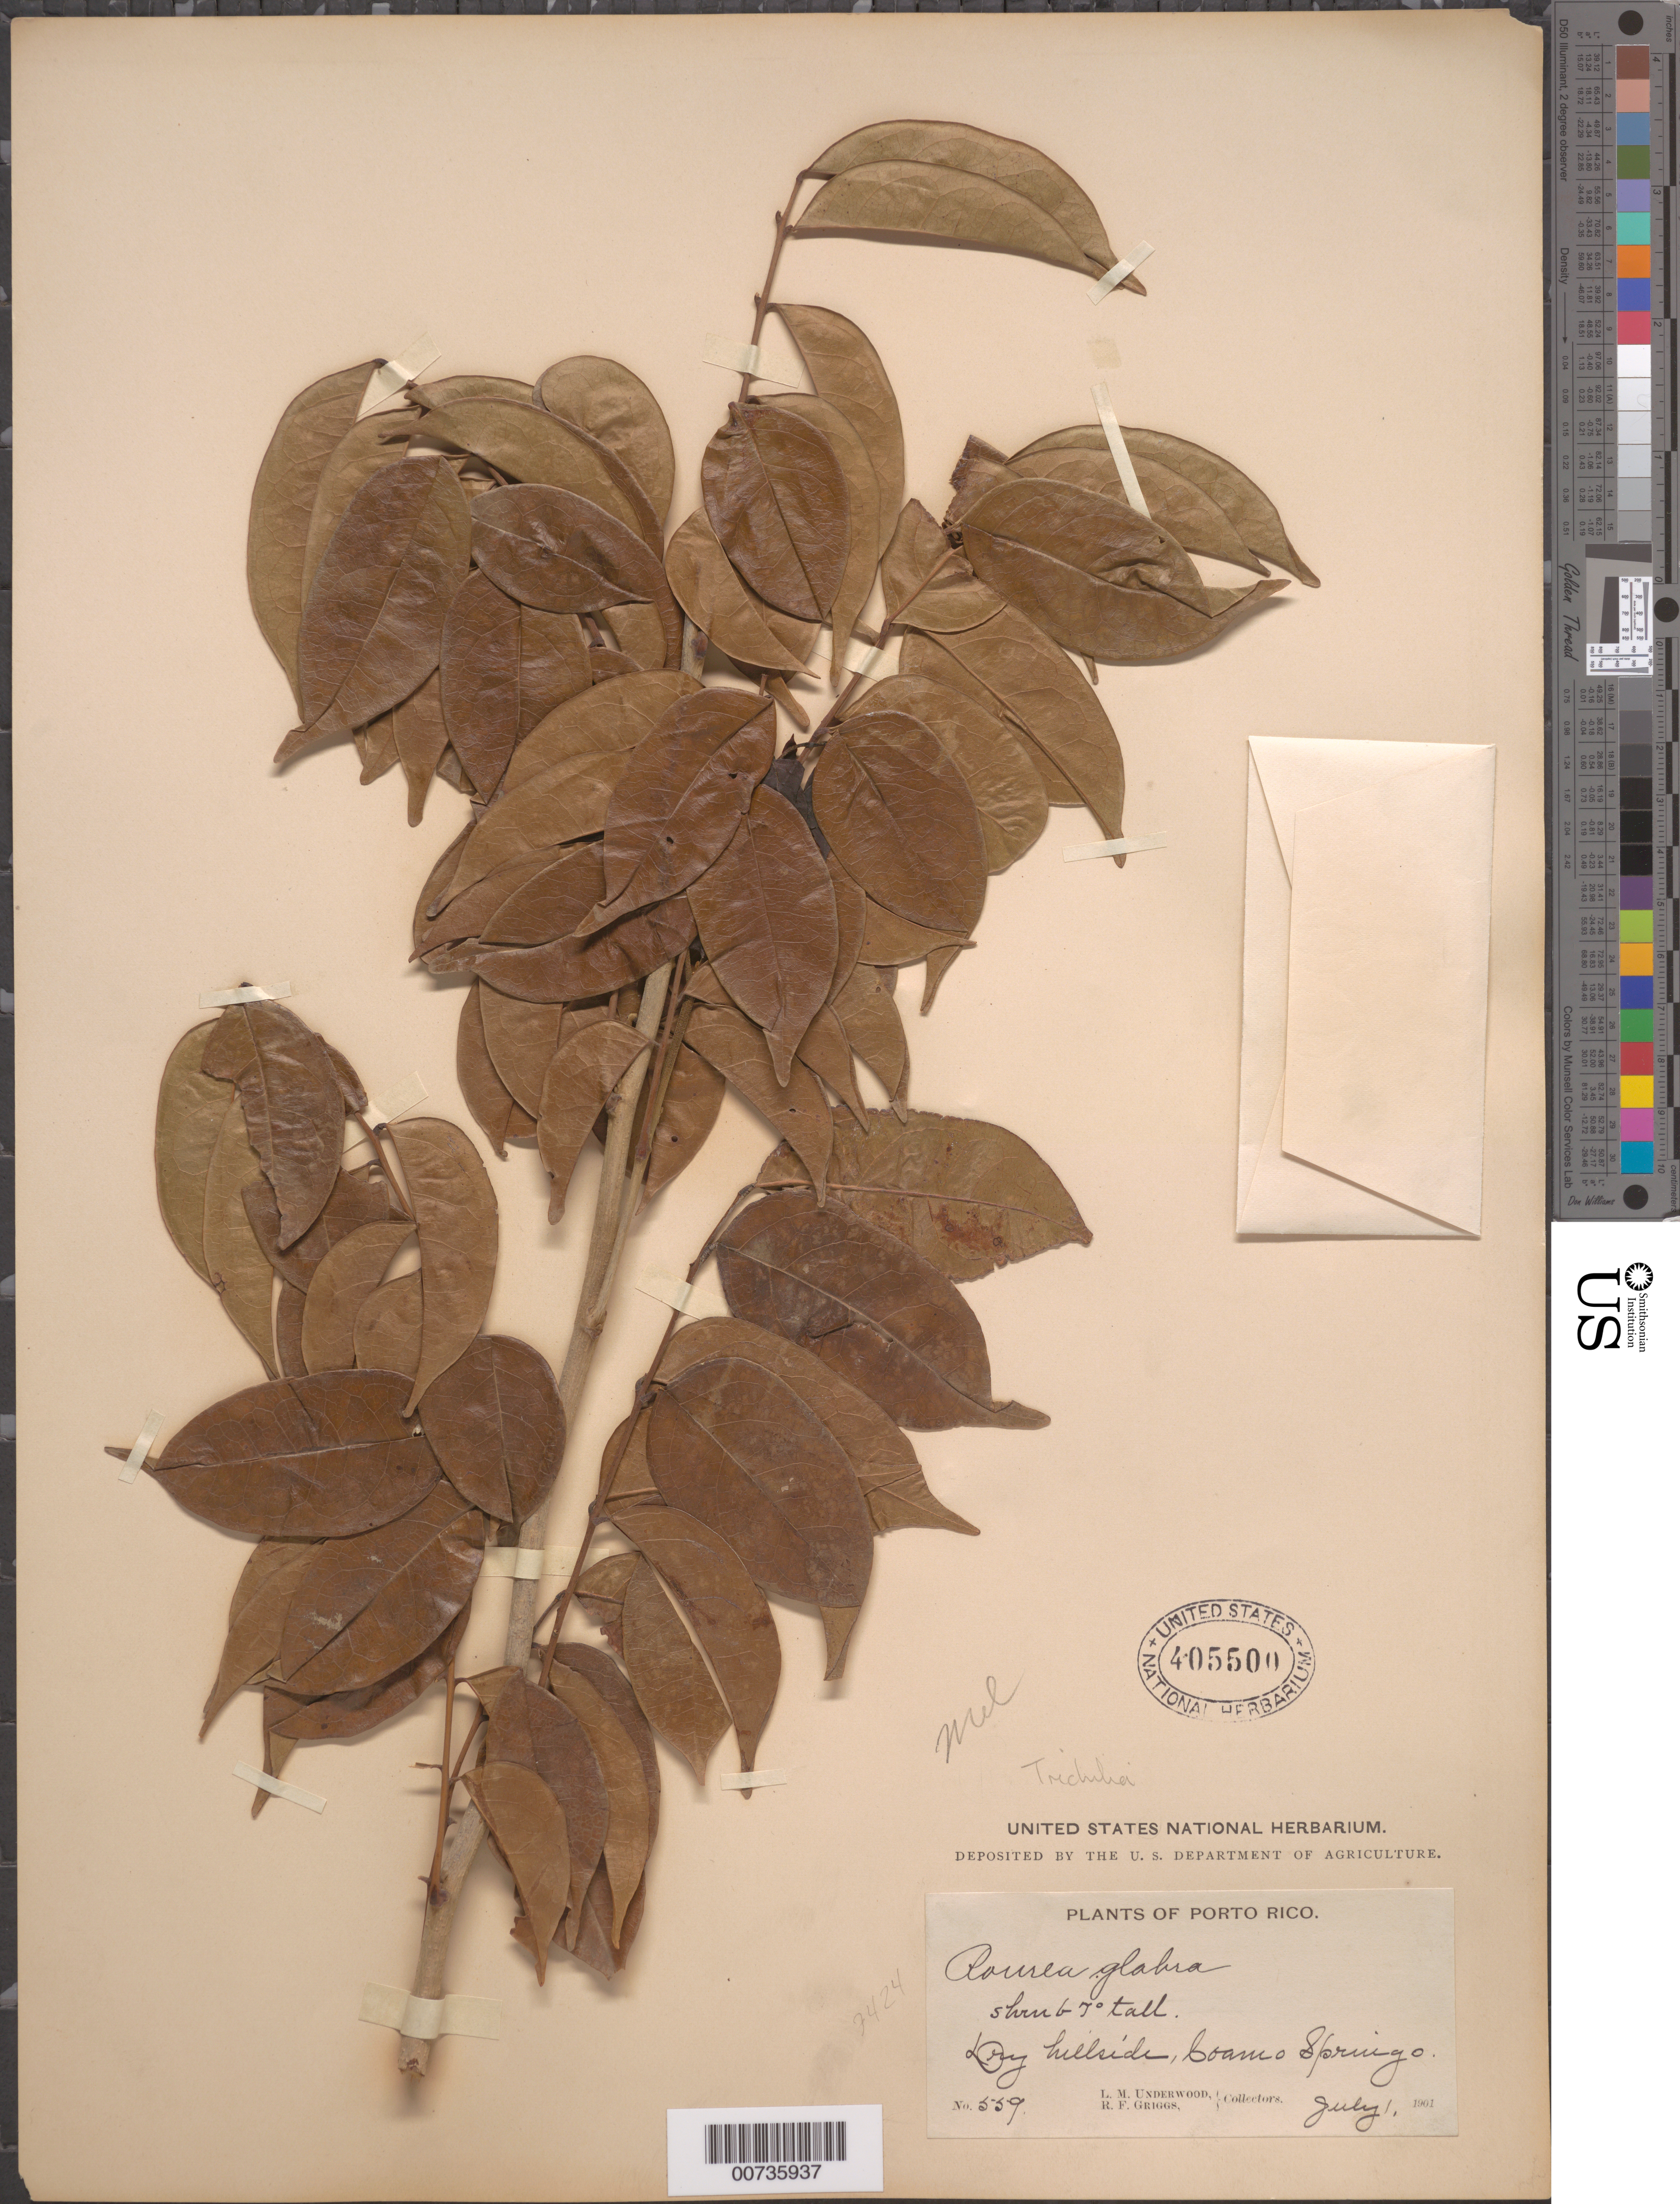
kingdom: Plantae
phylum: Tracheophyta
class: Magnoliopsida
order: Oxalidales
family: Connaraceae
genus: Rourea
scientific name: Rourea surinamensis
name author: Miq.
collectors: L. M. Underwood & R. F. Griggs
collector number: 559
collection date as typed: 01 Jul 1901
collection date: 1901-07-01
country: Puerto Rico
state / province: Coamo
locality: Coamo Springs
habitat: Dry hillside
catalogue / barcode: US 405500